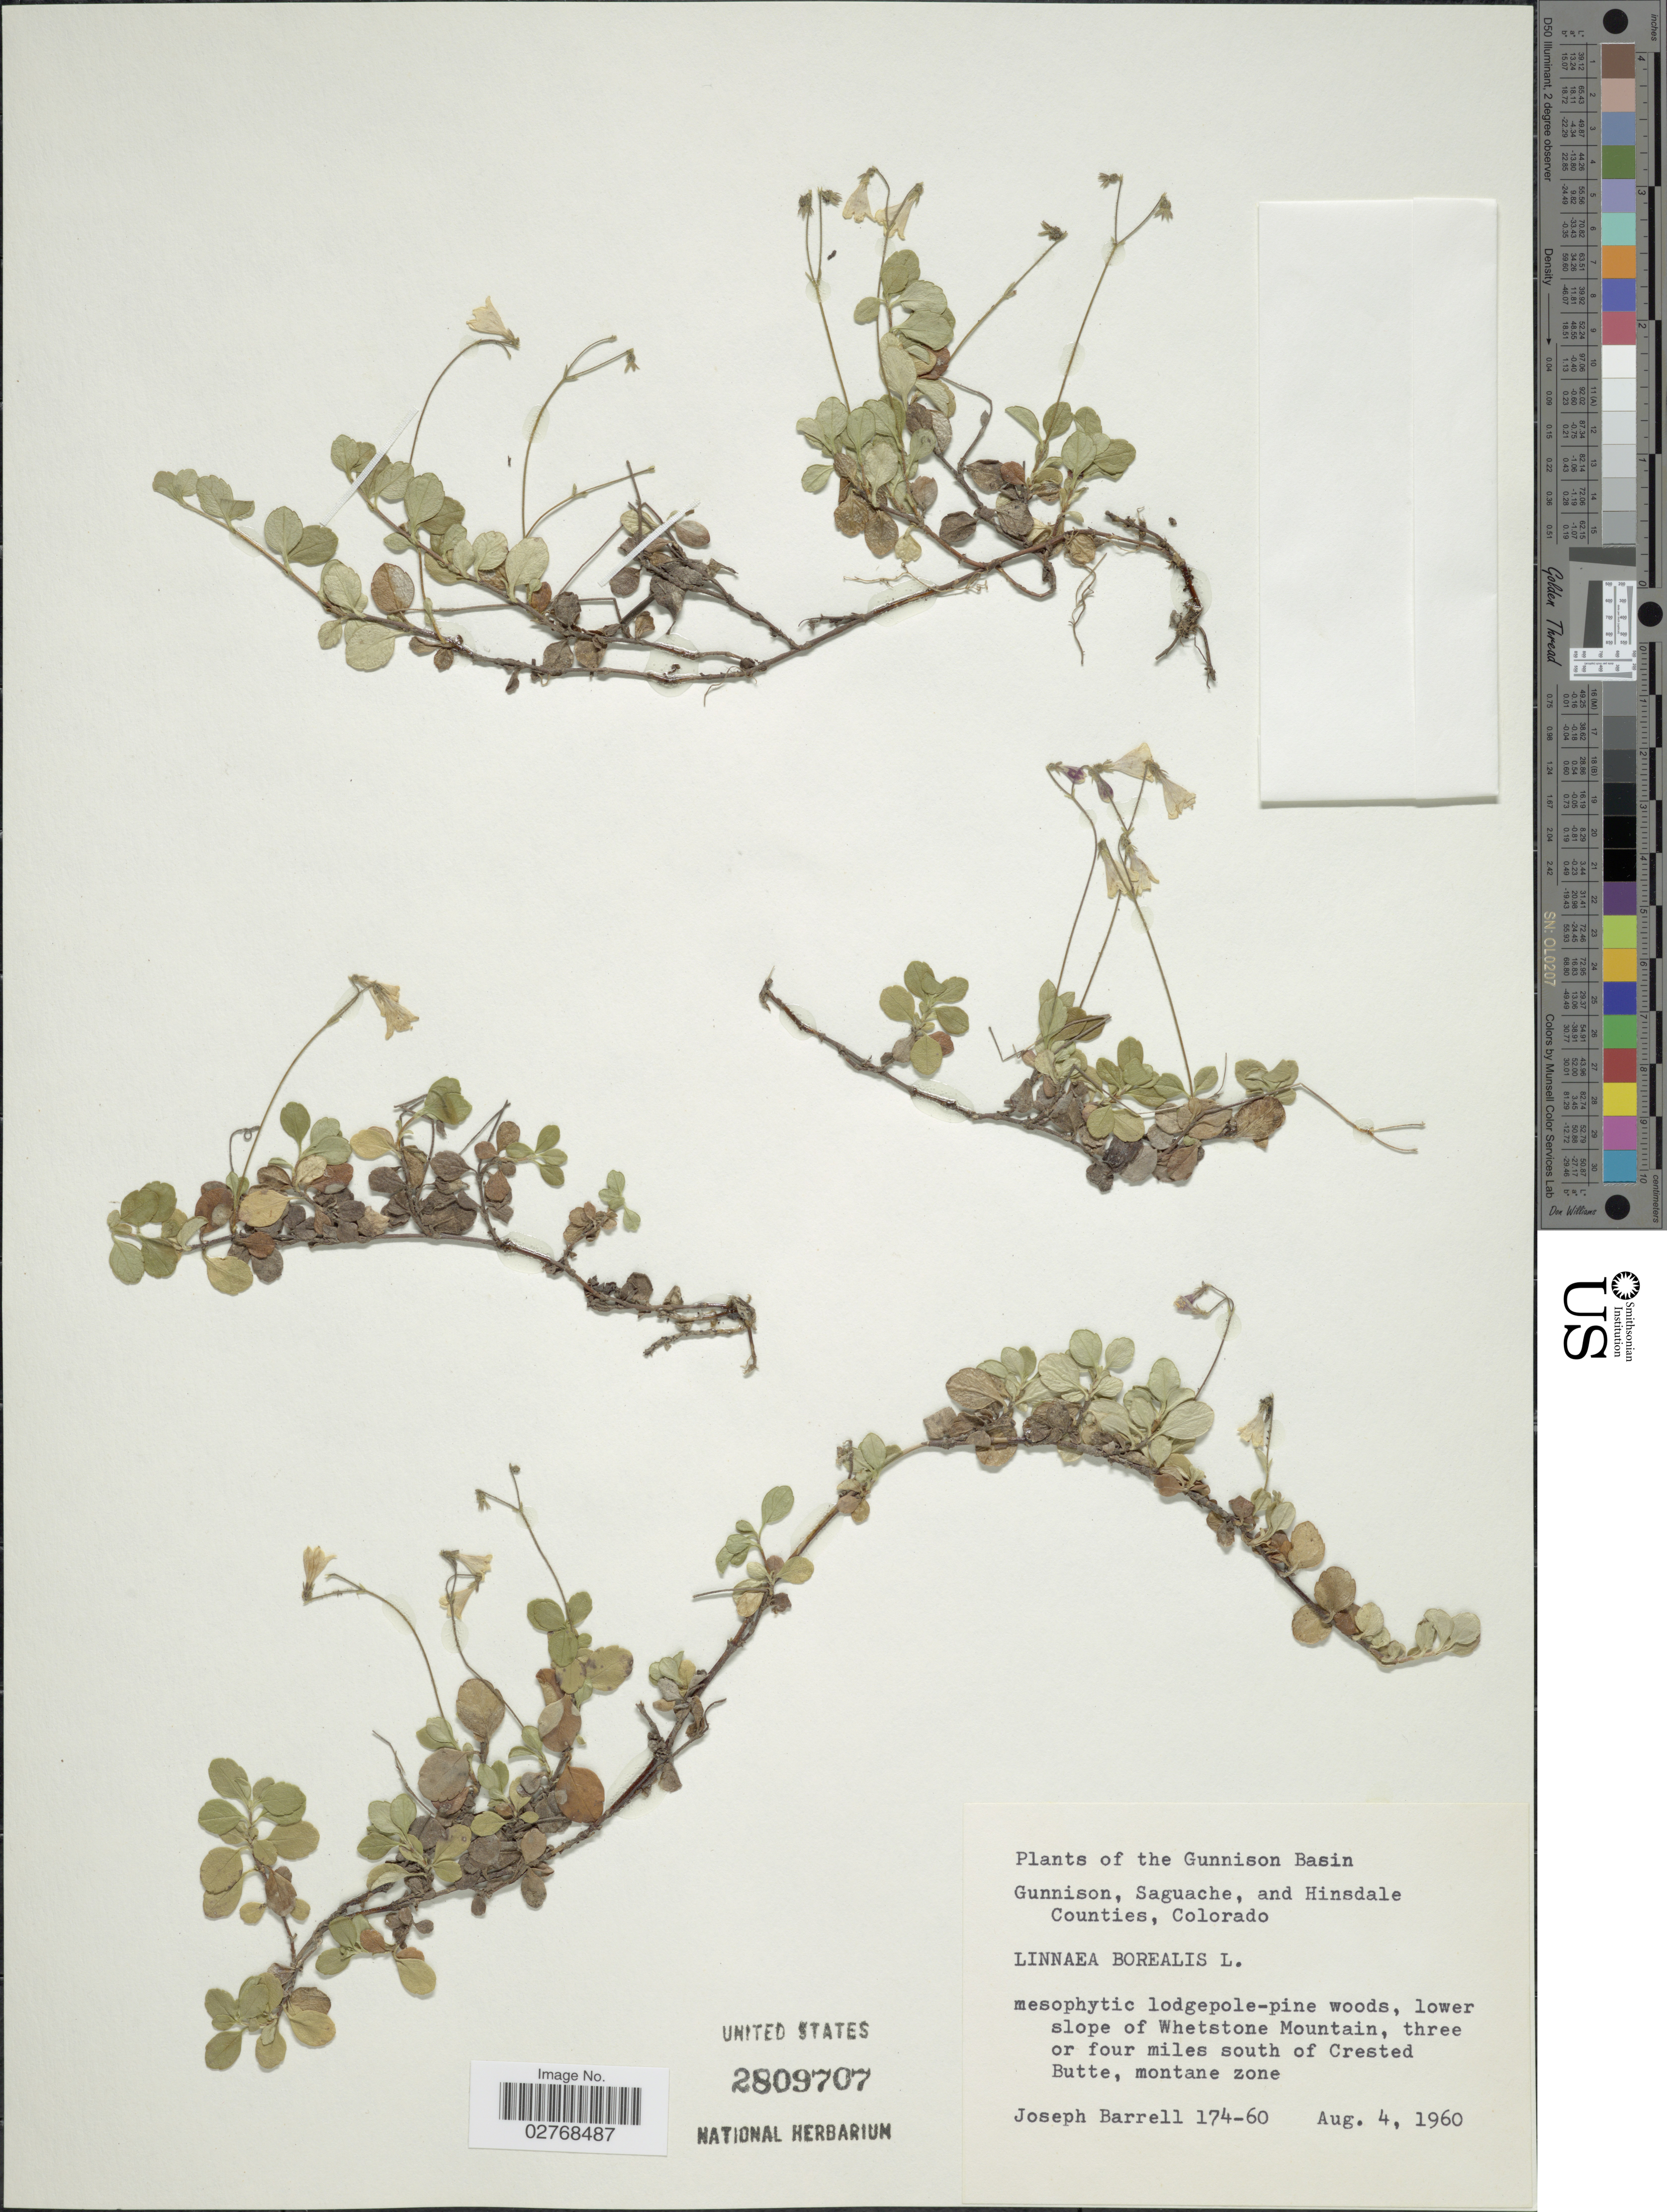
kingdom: Plantae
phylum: Tracheophyta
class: Magnoliopsida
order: Dipsacales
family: Caprifoliaceae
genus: Linnaea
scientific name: Linnaea borealis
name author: L.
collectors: J. Barrell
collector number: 174-60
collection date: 1960-08-04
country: United States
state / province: Colorado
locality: The Gunnison Basin. Lower slope of Whetstone Mountain, three or four miles south of Crested Butte, montane zone.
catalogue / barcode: US 2809707